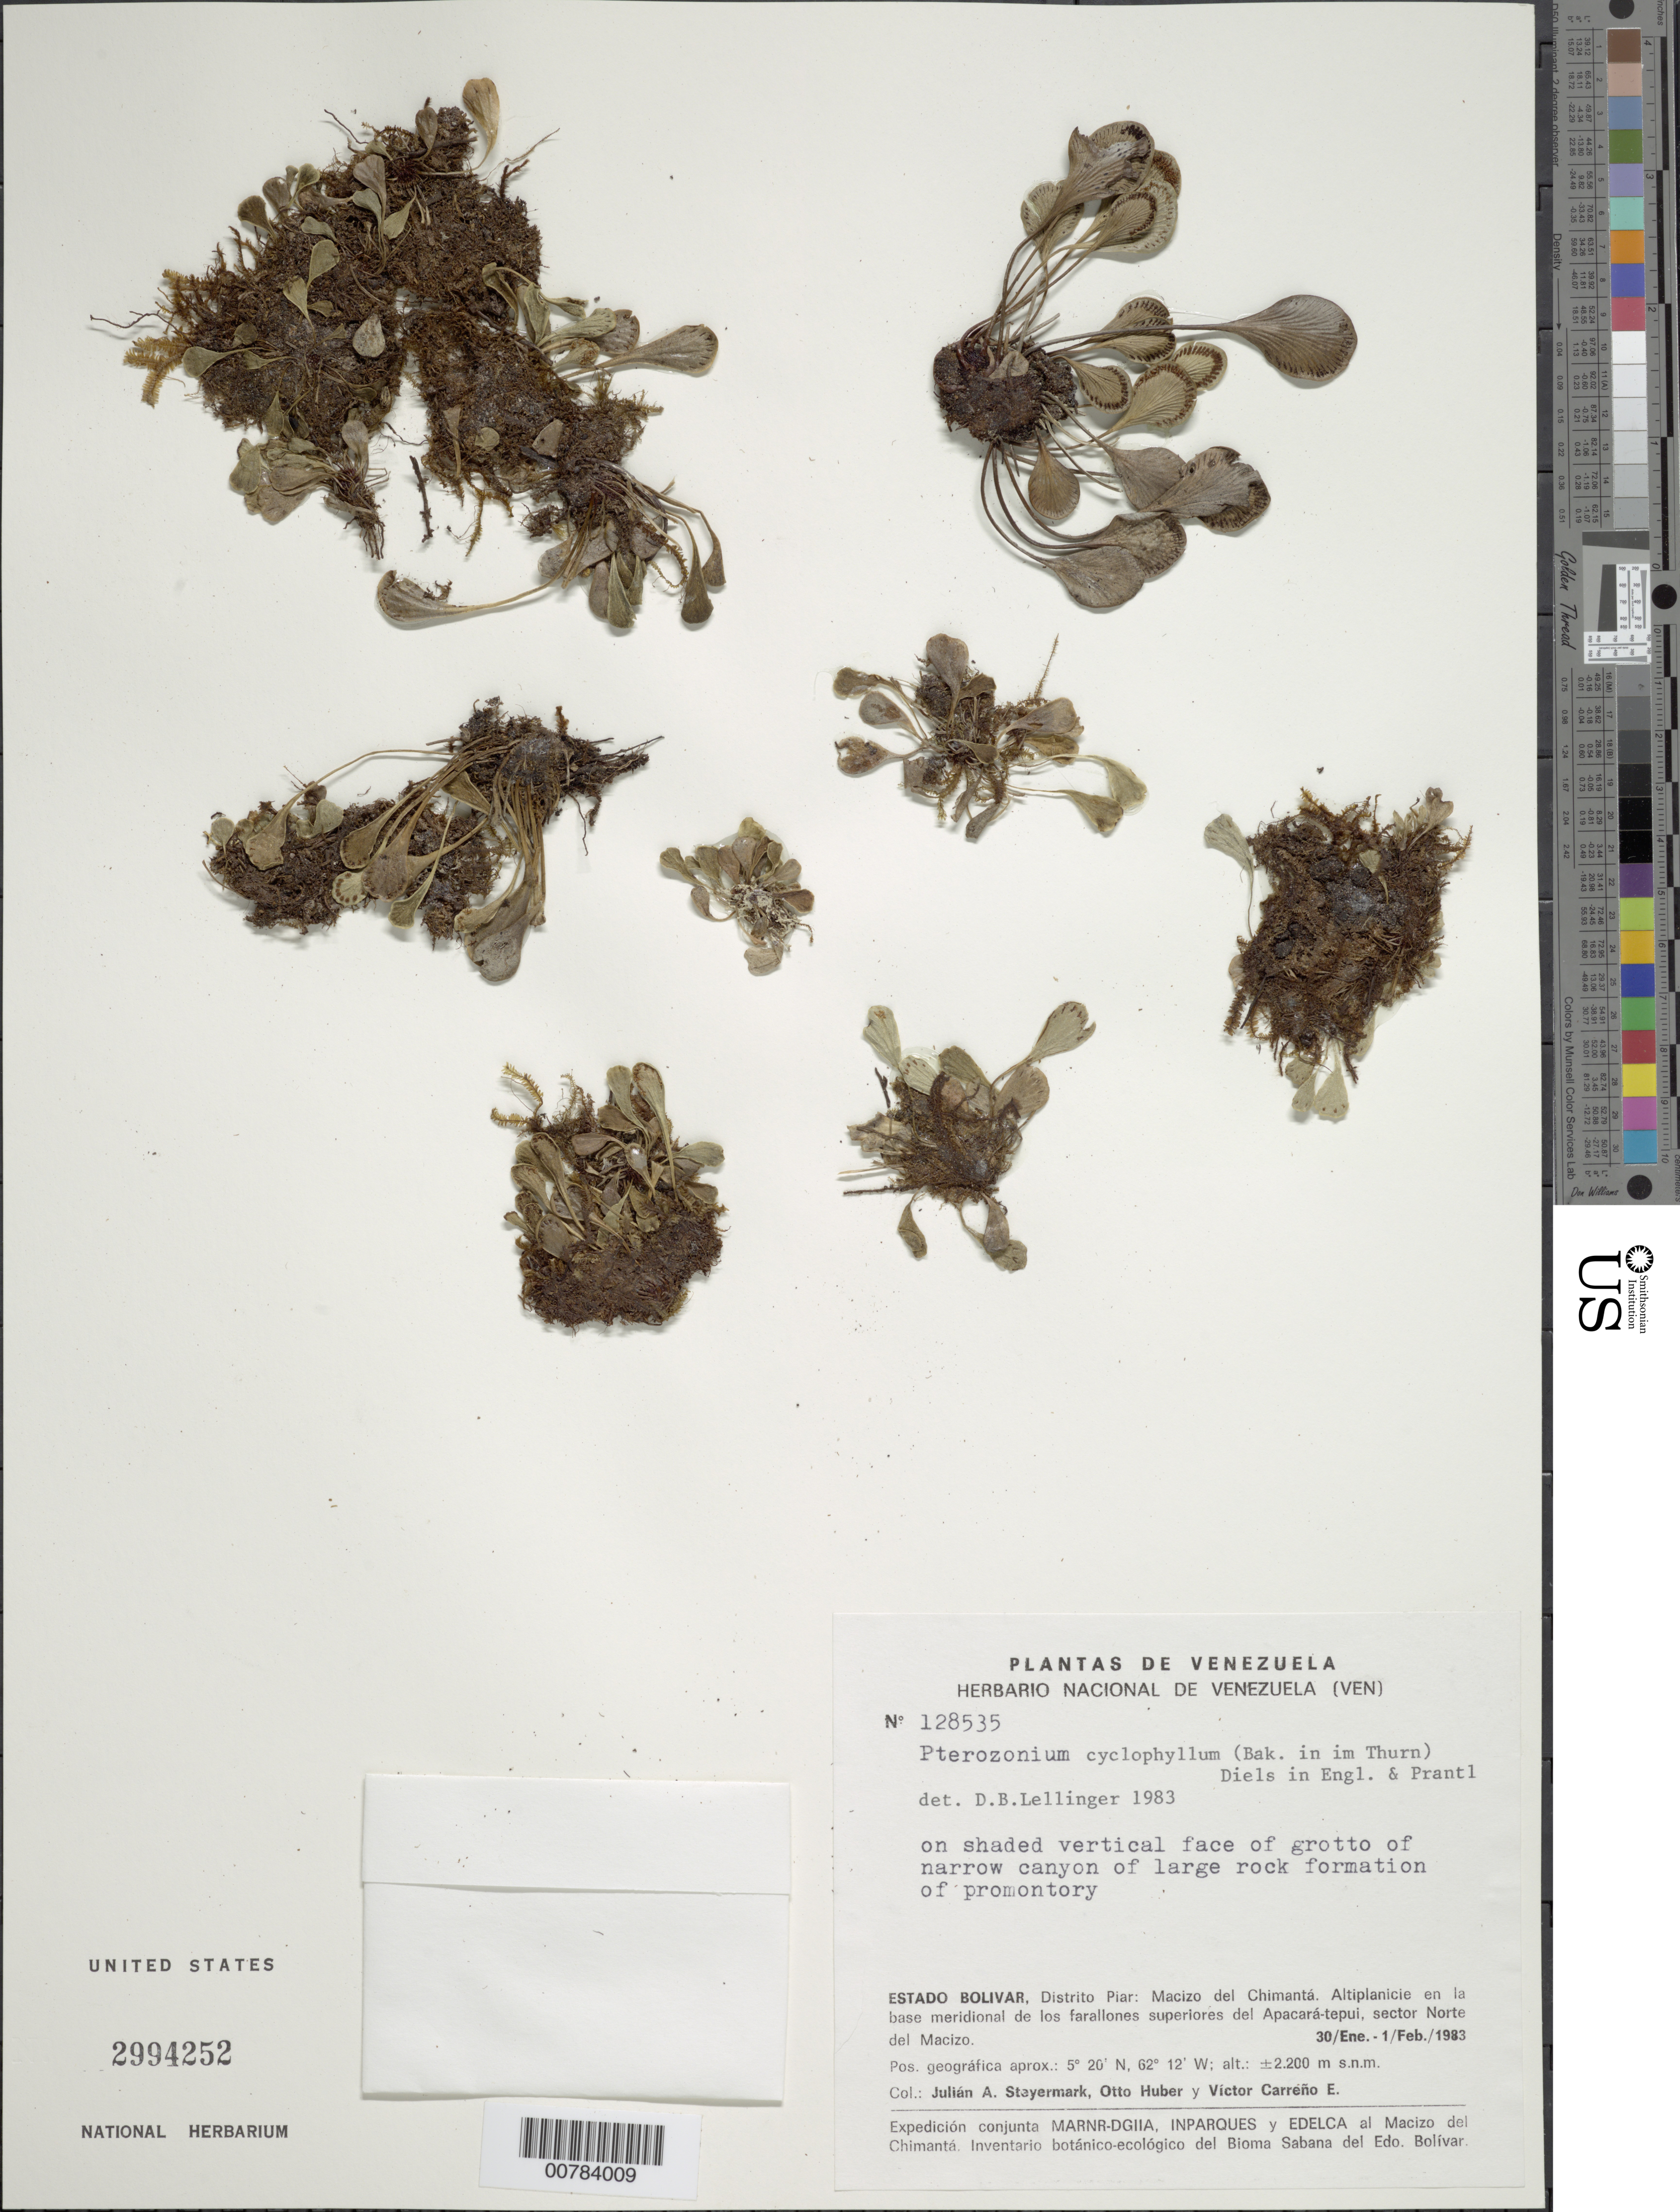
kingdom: Plantae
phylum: Tracheophyta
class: Polypodiopsida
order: Polypodiales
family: Pteridaceae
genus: Pterozonium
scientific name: Pterozonium cyclophyllum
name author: (Baker) Diels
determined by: Lellinger, David B., (BOT), Smithsonian Institution - National Museum of Natural History (UNITED STATES)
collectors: J. Steyermark, O. Huber & V. Carreño E.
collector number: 128535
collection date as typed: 30-Jan-83 to 1-Feb-83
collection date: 1983-01-30/1983-02-01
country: Venezuela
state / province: Bolívar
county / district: Piar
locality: Macizo del Chimantá, Apacará-tepuí, sector N del Macizo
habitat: Base meridional de los farallones superiores, on shaded vertical face of grotto of narrow cnyon of large rock formaiton of promontory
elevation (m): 2200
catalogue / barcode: US 2994252